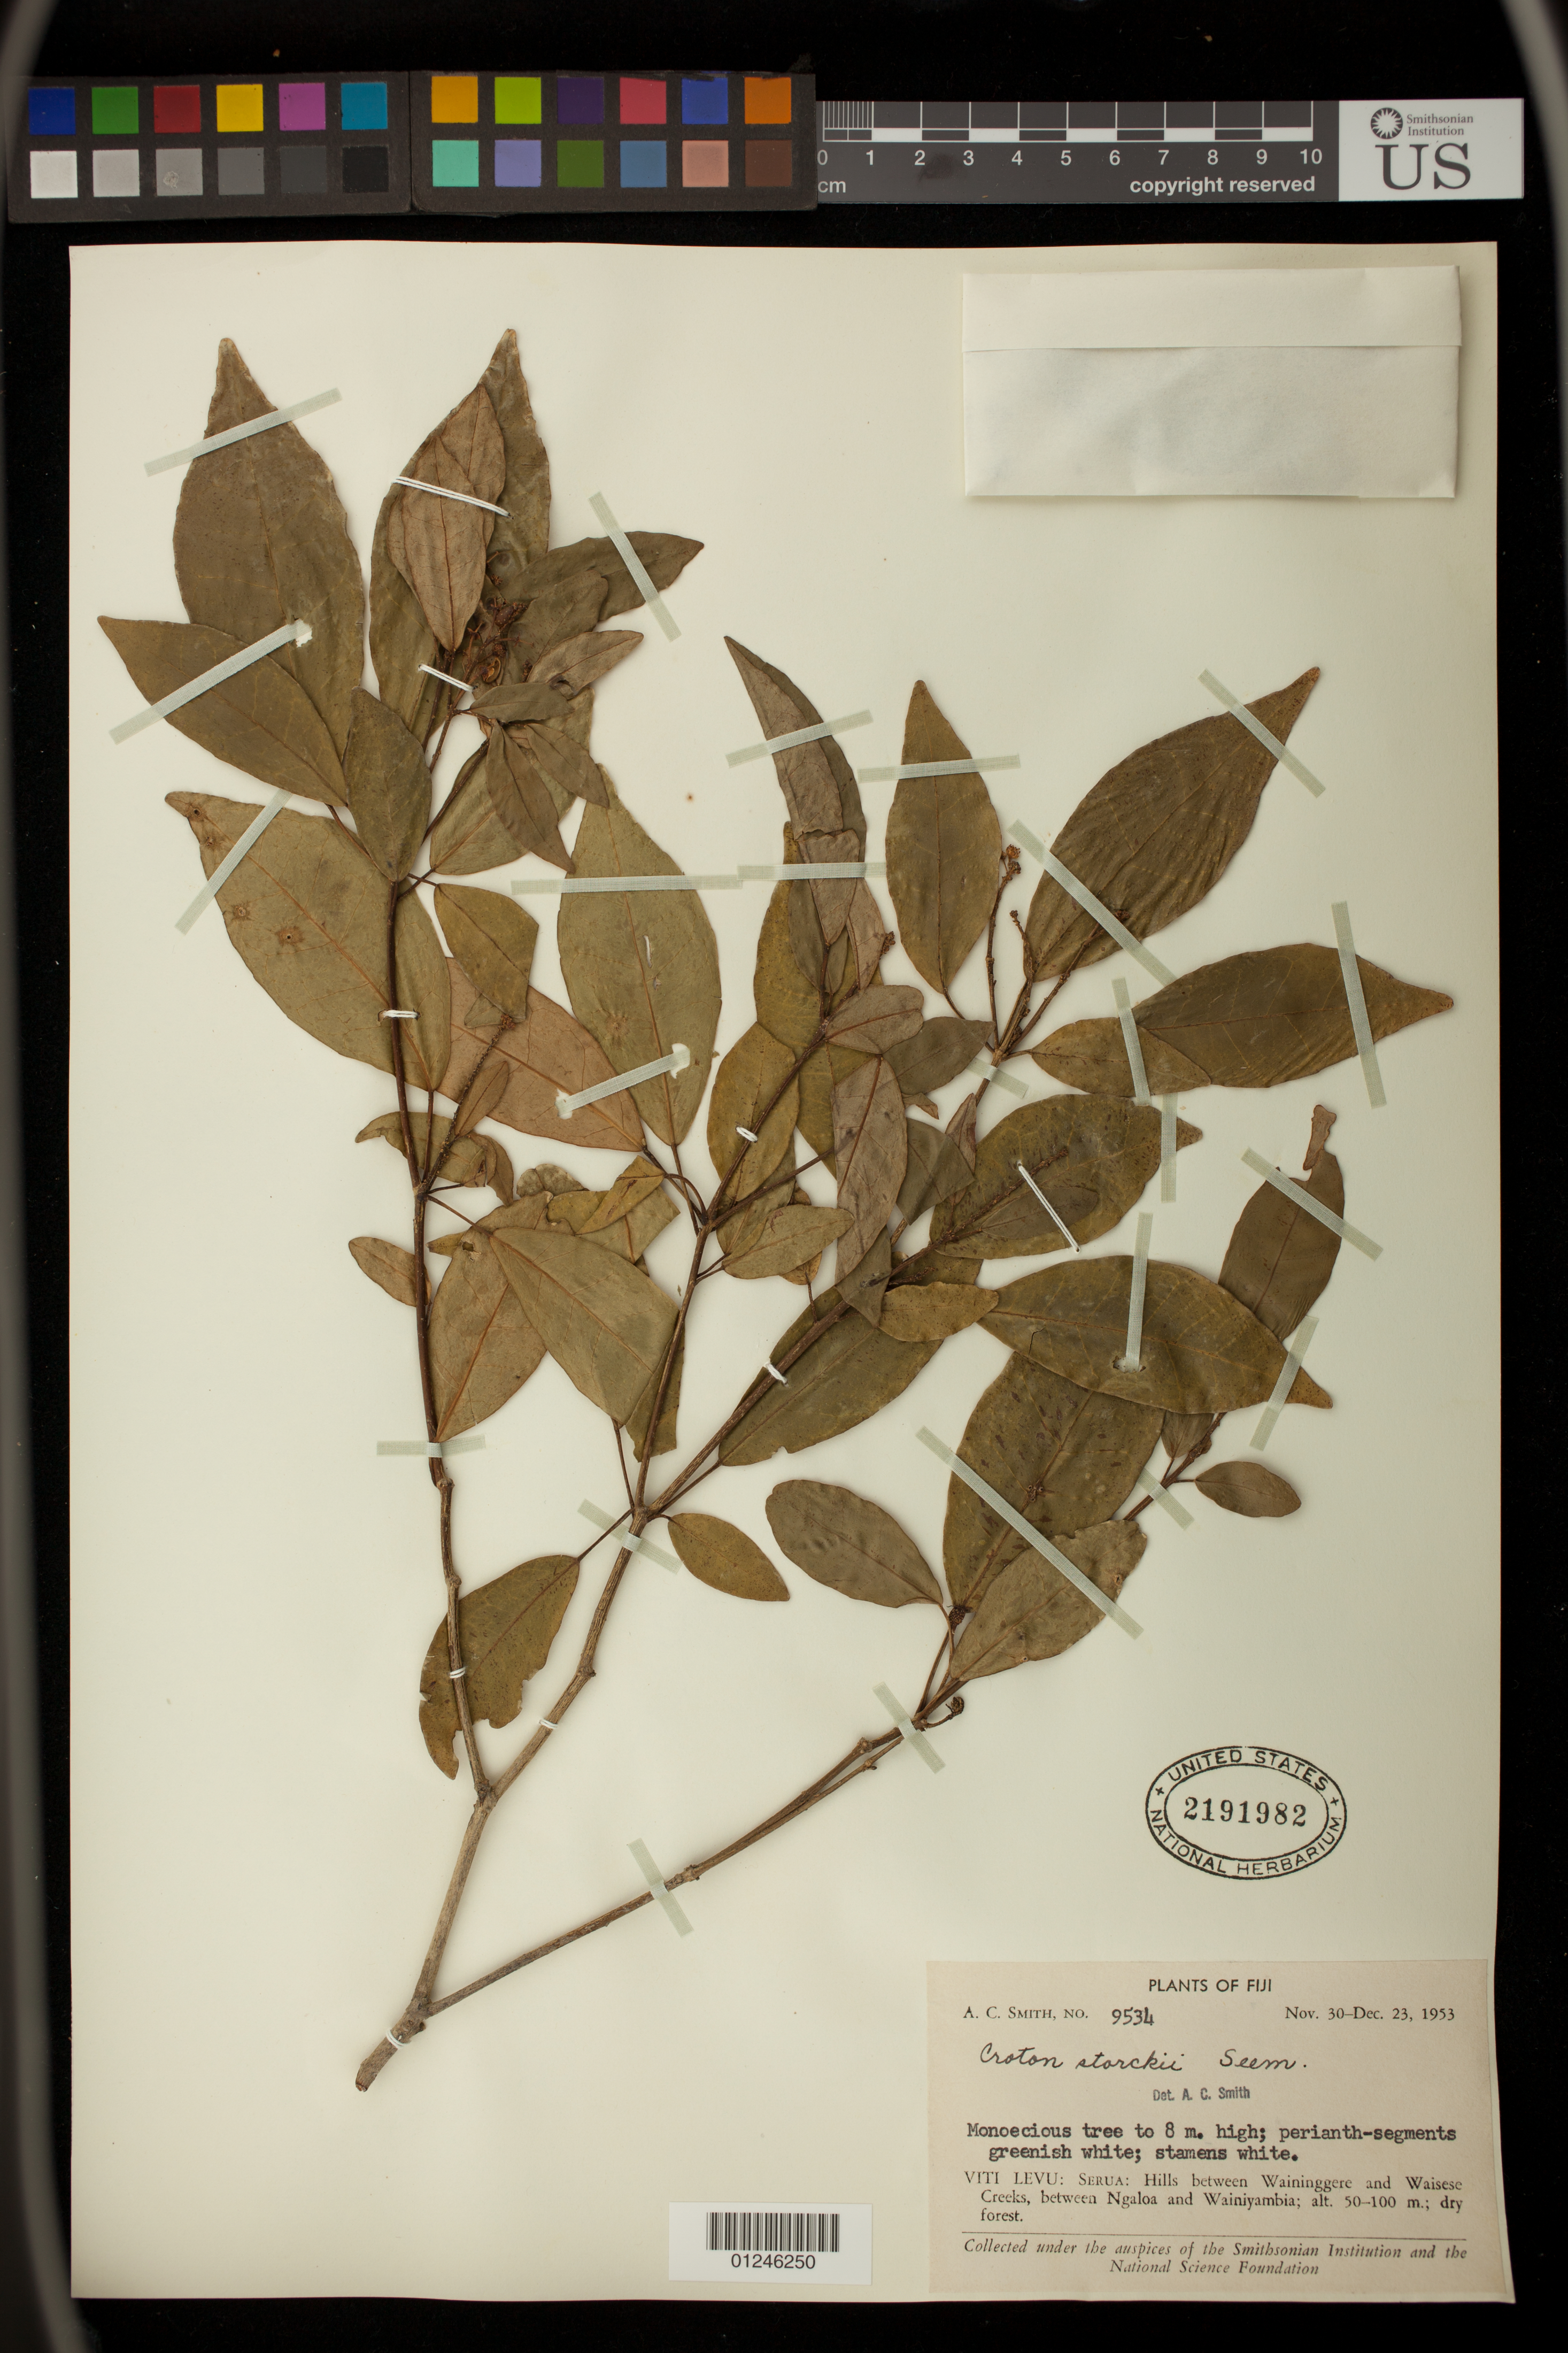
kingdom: Plantae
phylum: Tracheophyta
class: Magnoliopsida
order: Malpighiales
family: Euphorbiaceae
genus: Croton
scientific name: Croton storckii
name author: Seem.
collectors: A. C. Smith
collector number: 9534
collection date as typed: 30 Nov-23 Dec 1953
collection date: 1953-11-30/1953-12-23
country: Fiji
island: Viti Levu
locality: Serua: Hills between Waininggere and Waisese Creeks, between Ngaloa and Wainiyambia.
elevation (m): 50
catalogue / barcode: US 2191982